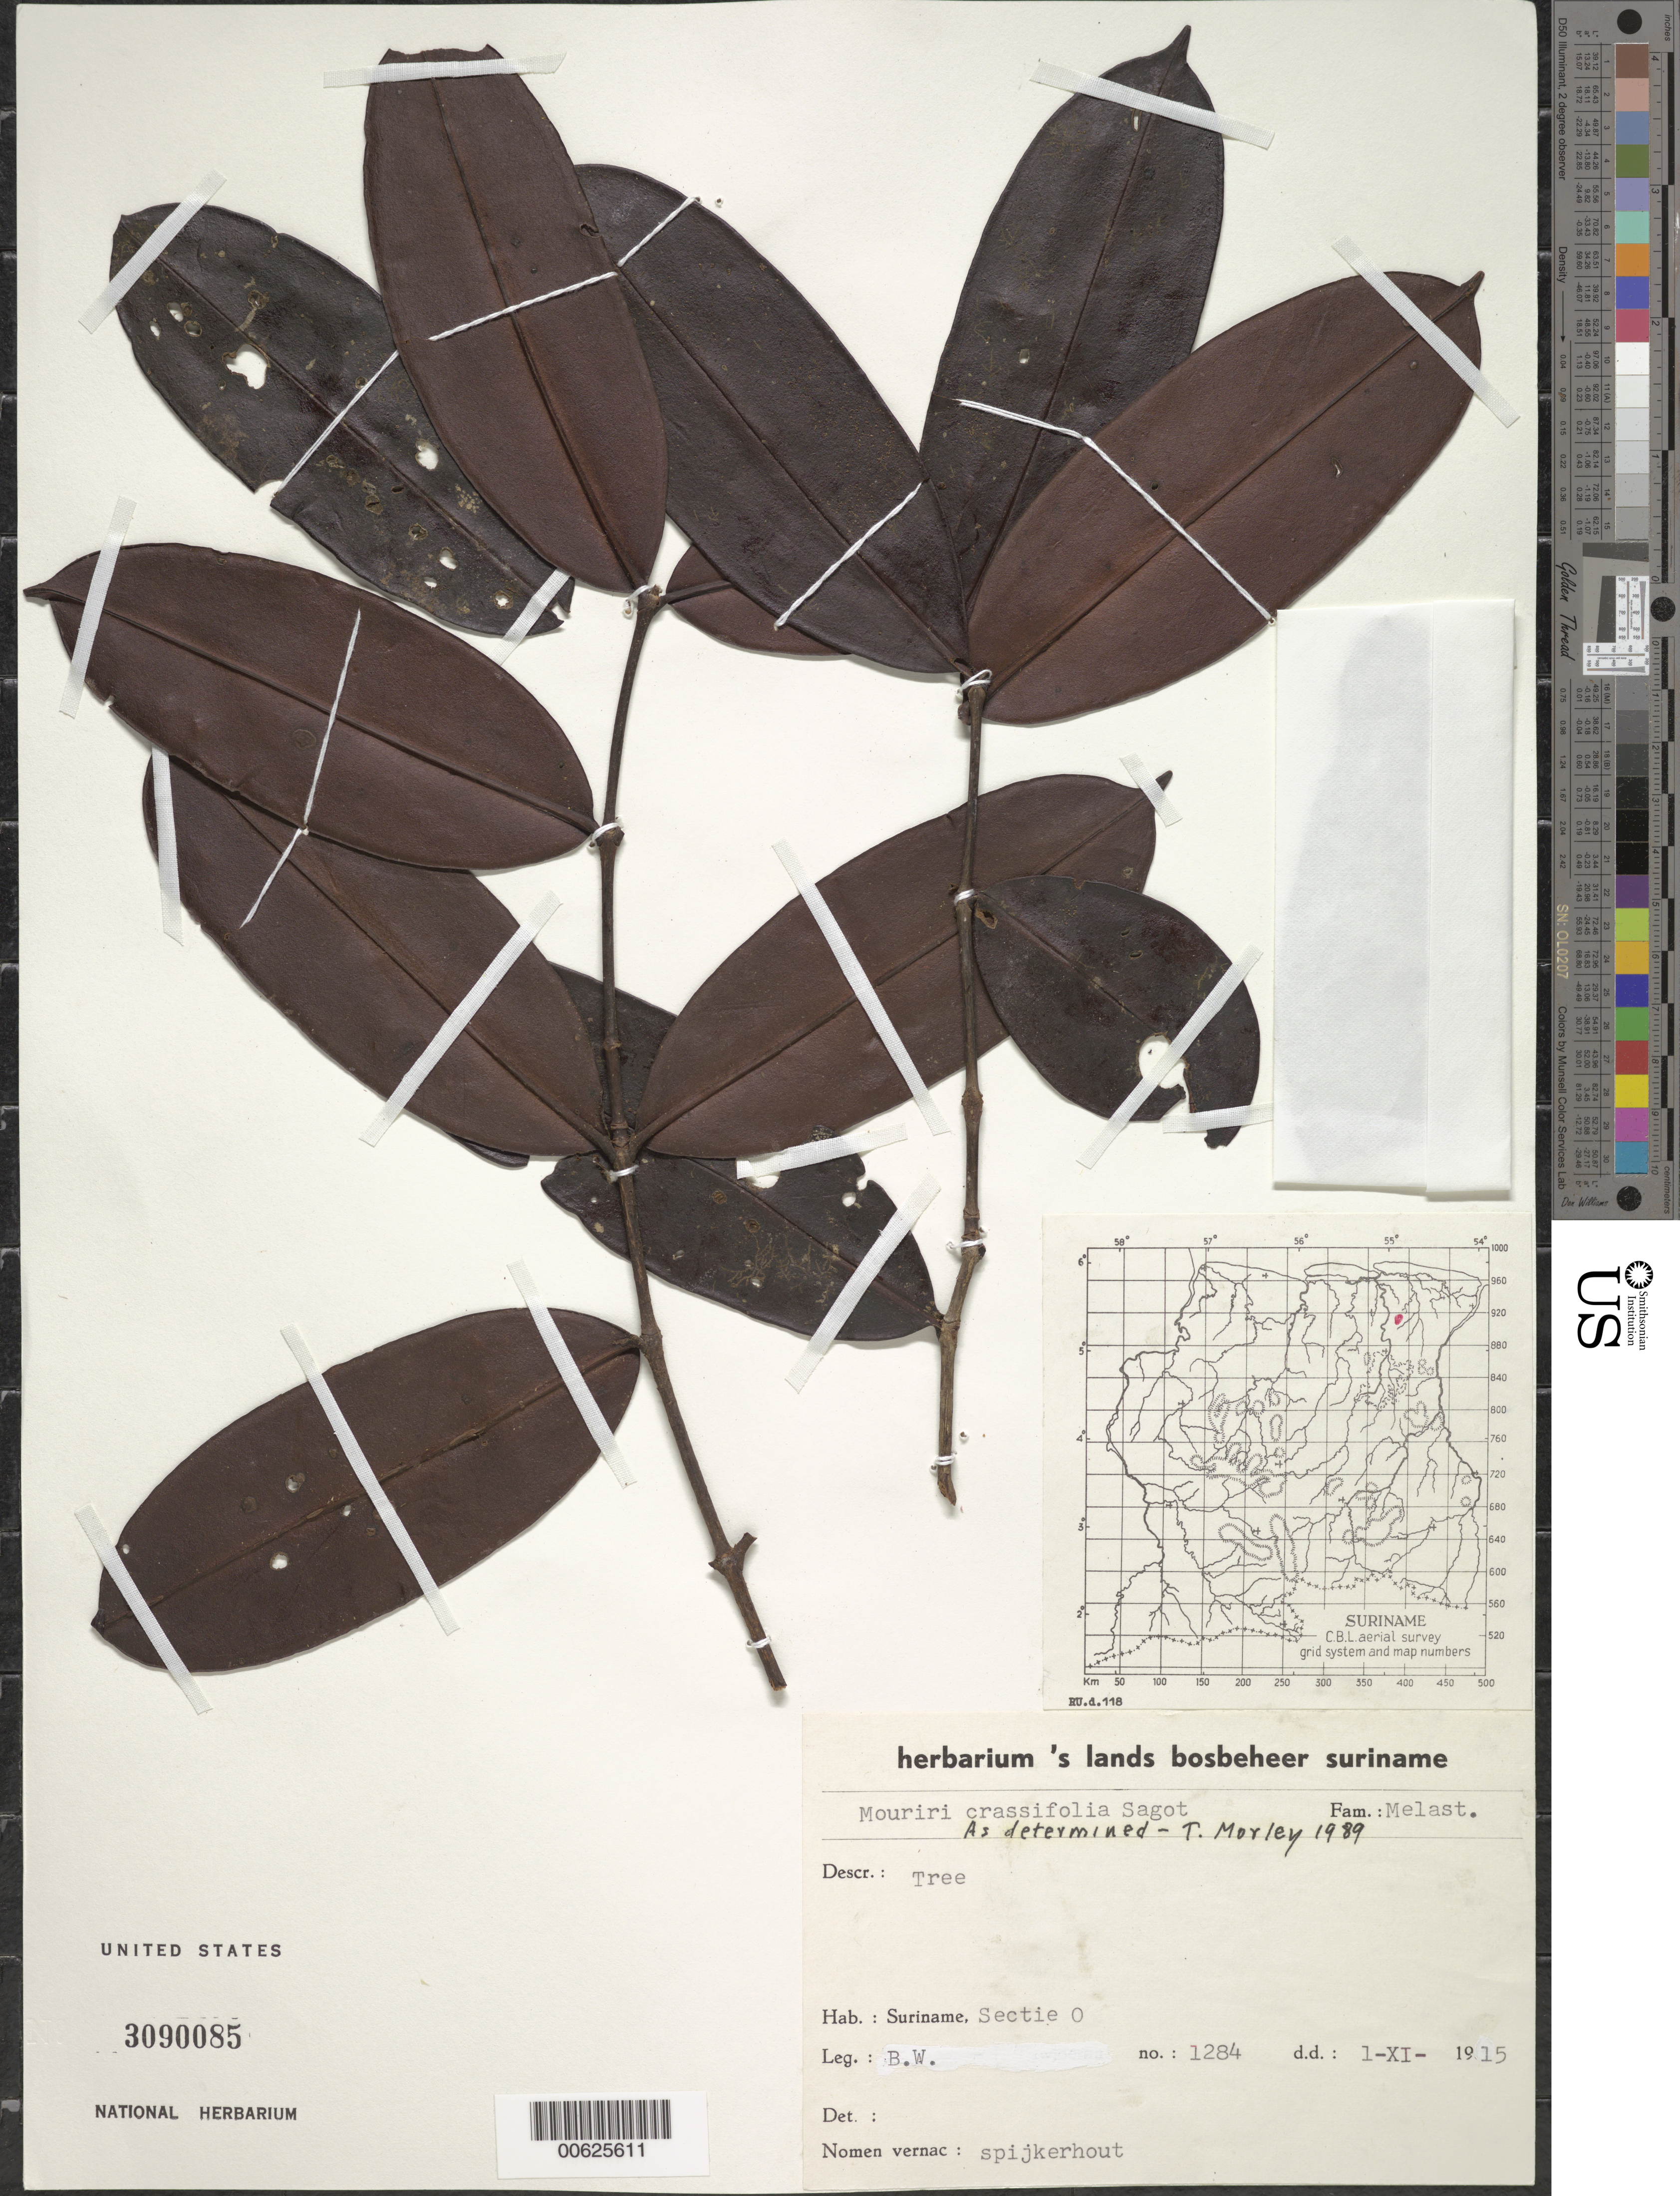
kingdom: Plantae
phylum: Tracheophyta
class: Magnoliopsida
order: Myrtales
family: Melastomataceae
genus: Mouriri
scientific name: Mouriri crassifolia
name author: Sagot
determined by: Morley, T.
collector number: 1284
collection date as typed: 1-Nov-15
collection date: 1915-11-01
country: Suriname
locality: Sectie O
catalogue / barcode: US 3090085